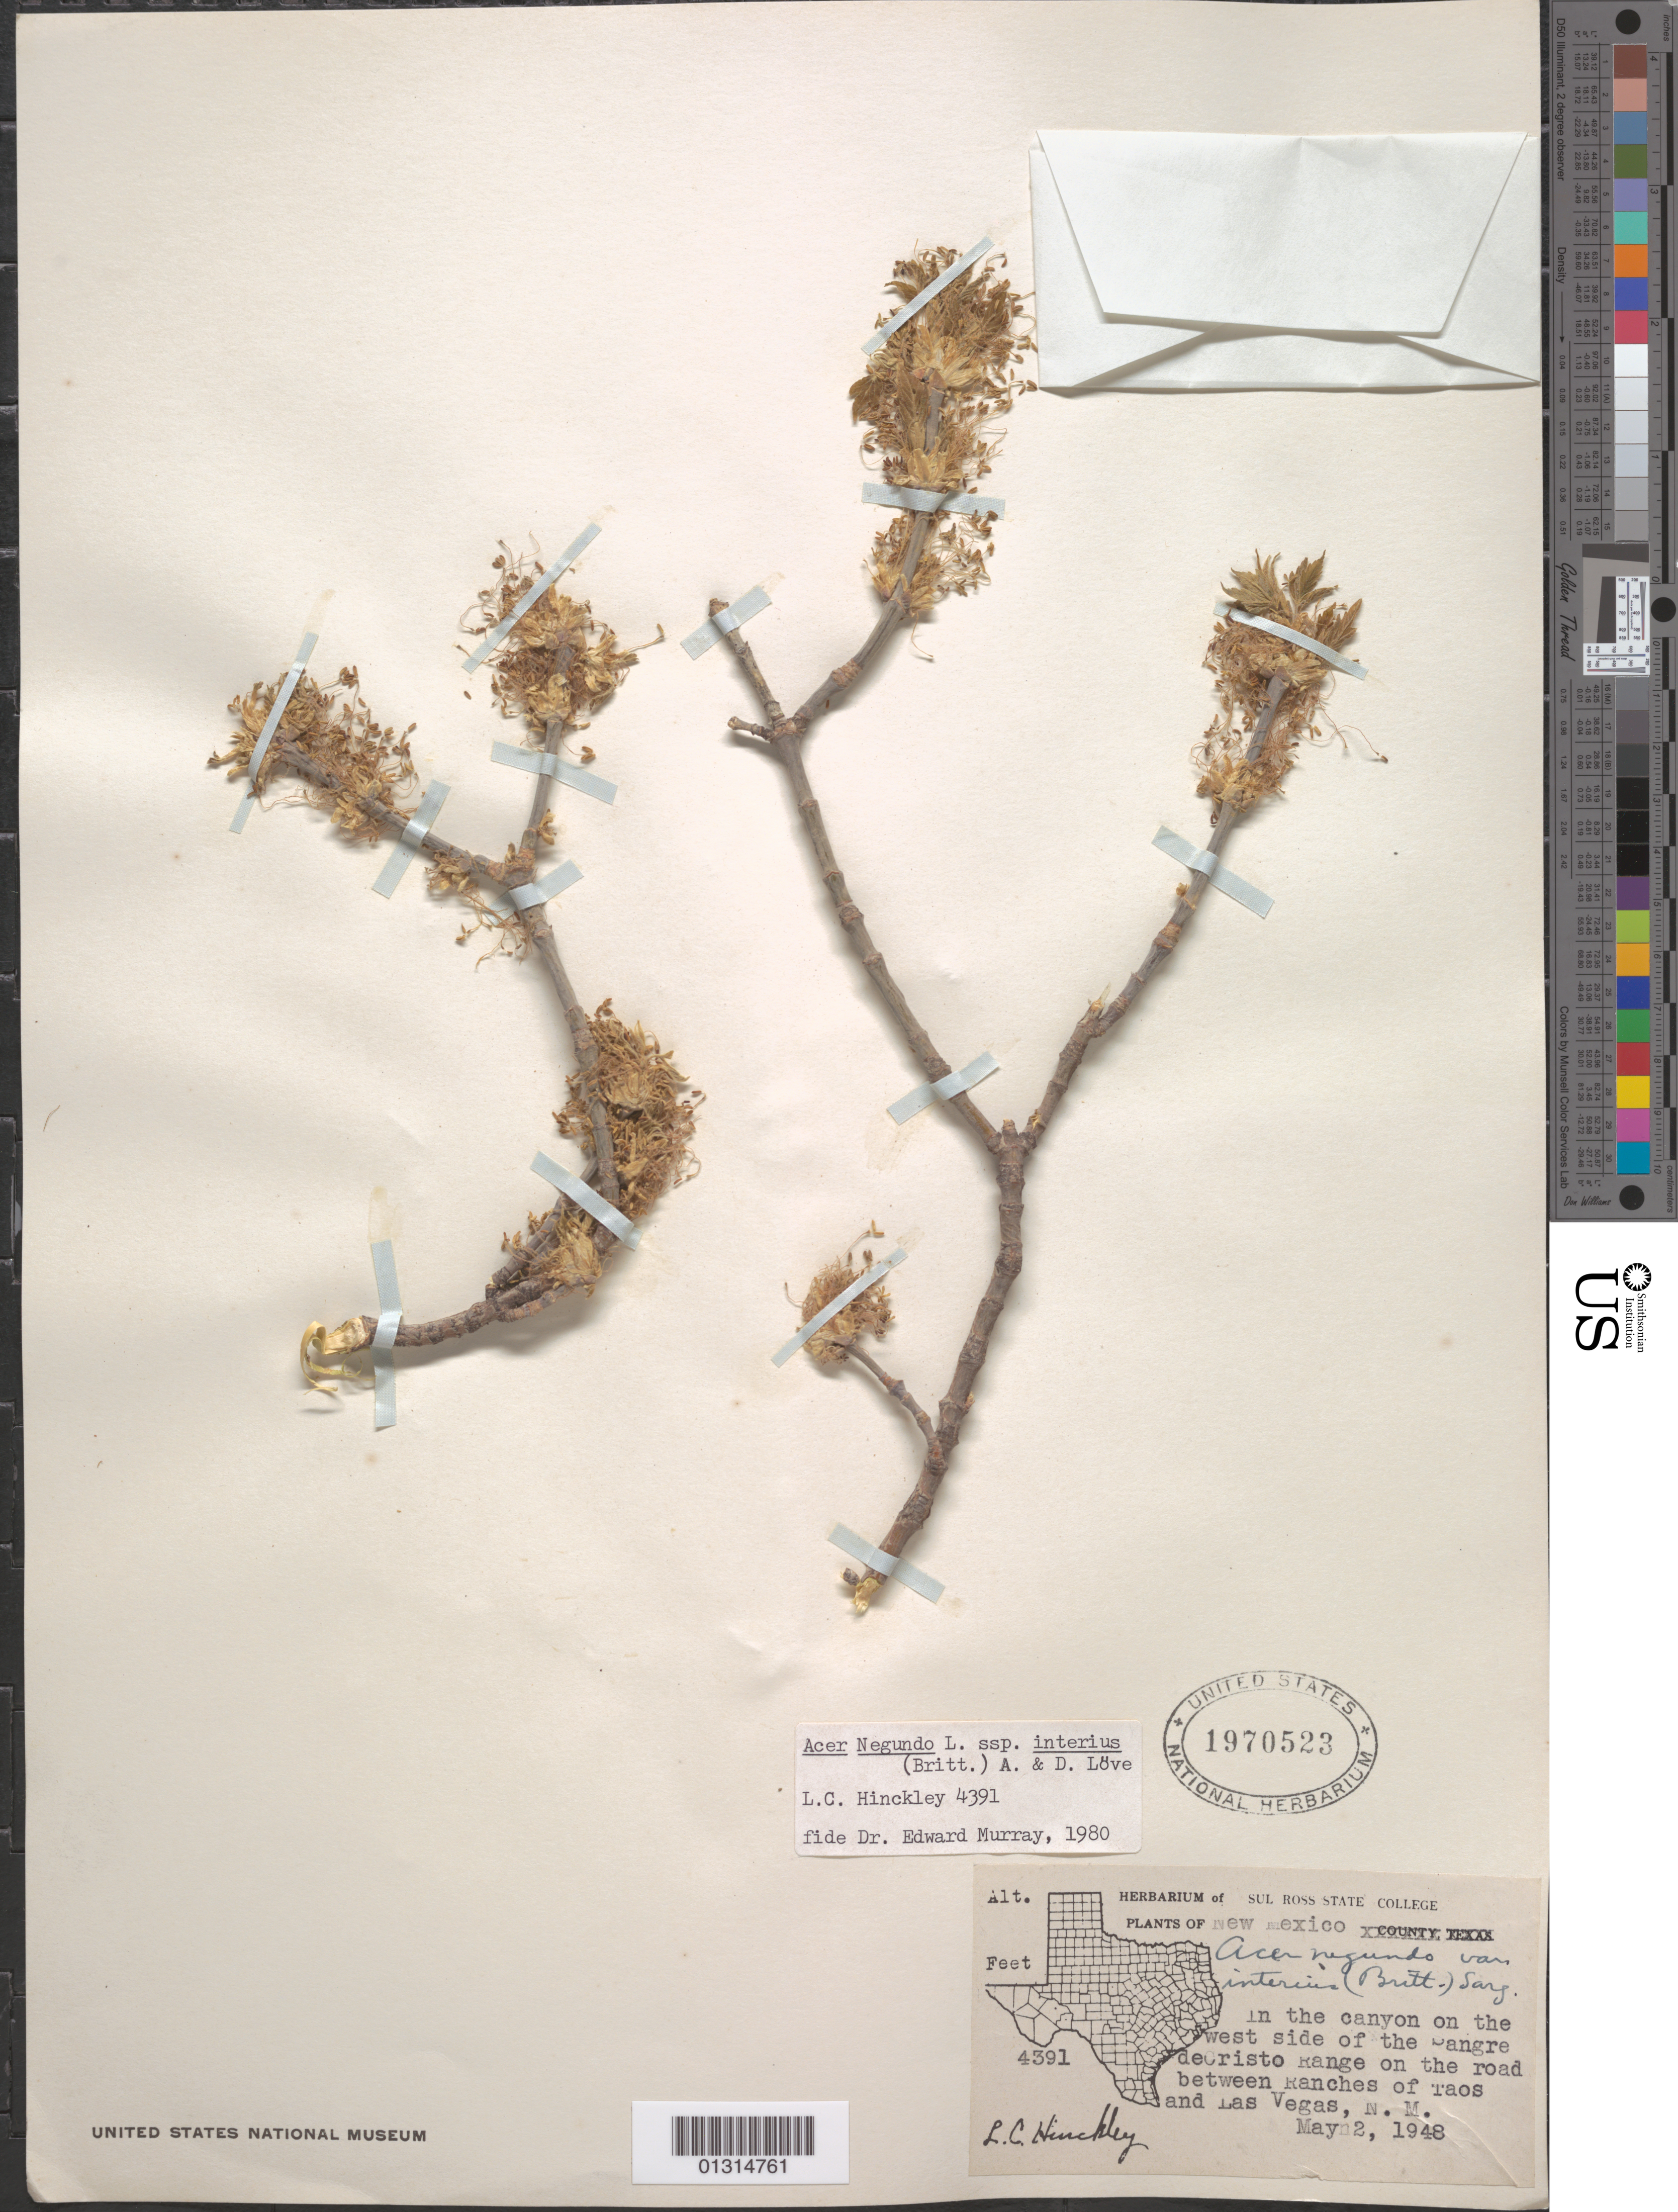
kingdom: Plantae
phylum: Tracheophyta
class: Magnoliopsida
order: Sapindales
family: Sapindaceae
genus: Acer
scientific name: Acer negundo subsp. interius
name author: (Britton) Á. Löve & D. Löve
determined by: Murray, Edward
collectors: L. Hinckley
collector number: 4391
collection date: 1948-05-02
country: United States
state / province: New Mexico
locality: Sangre de Cristo Range, in canyon on the W side; road between Ranches of Taos and Las Vegas.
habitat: In canyon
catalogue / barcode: US 1970523